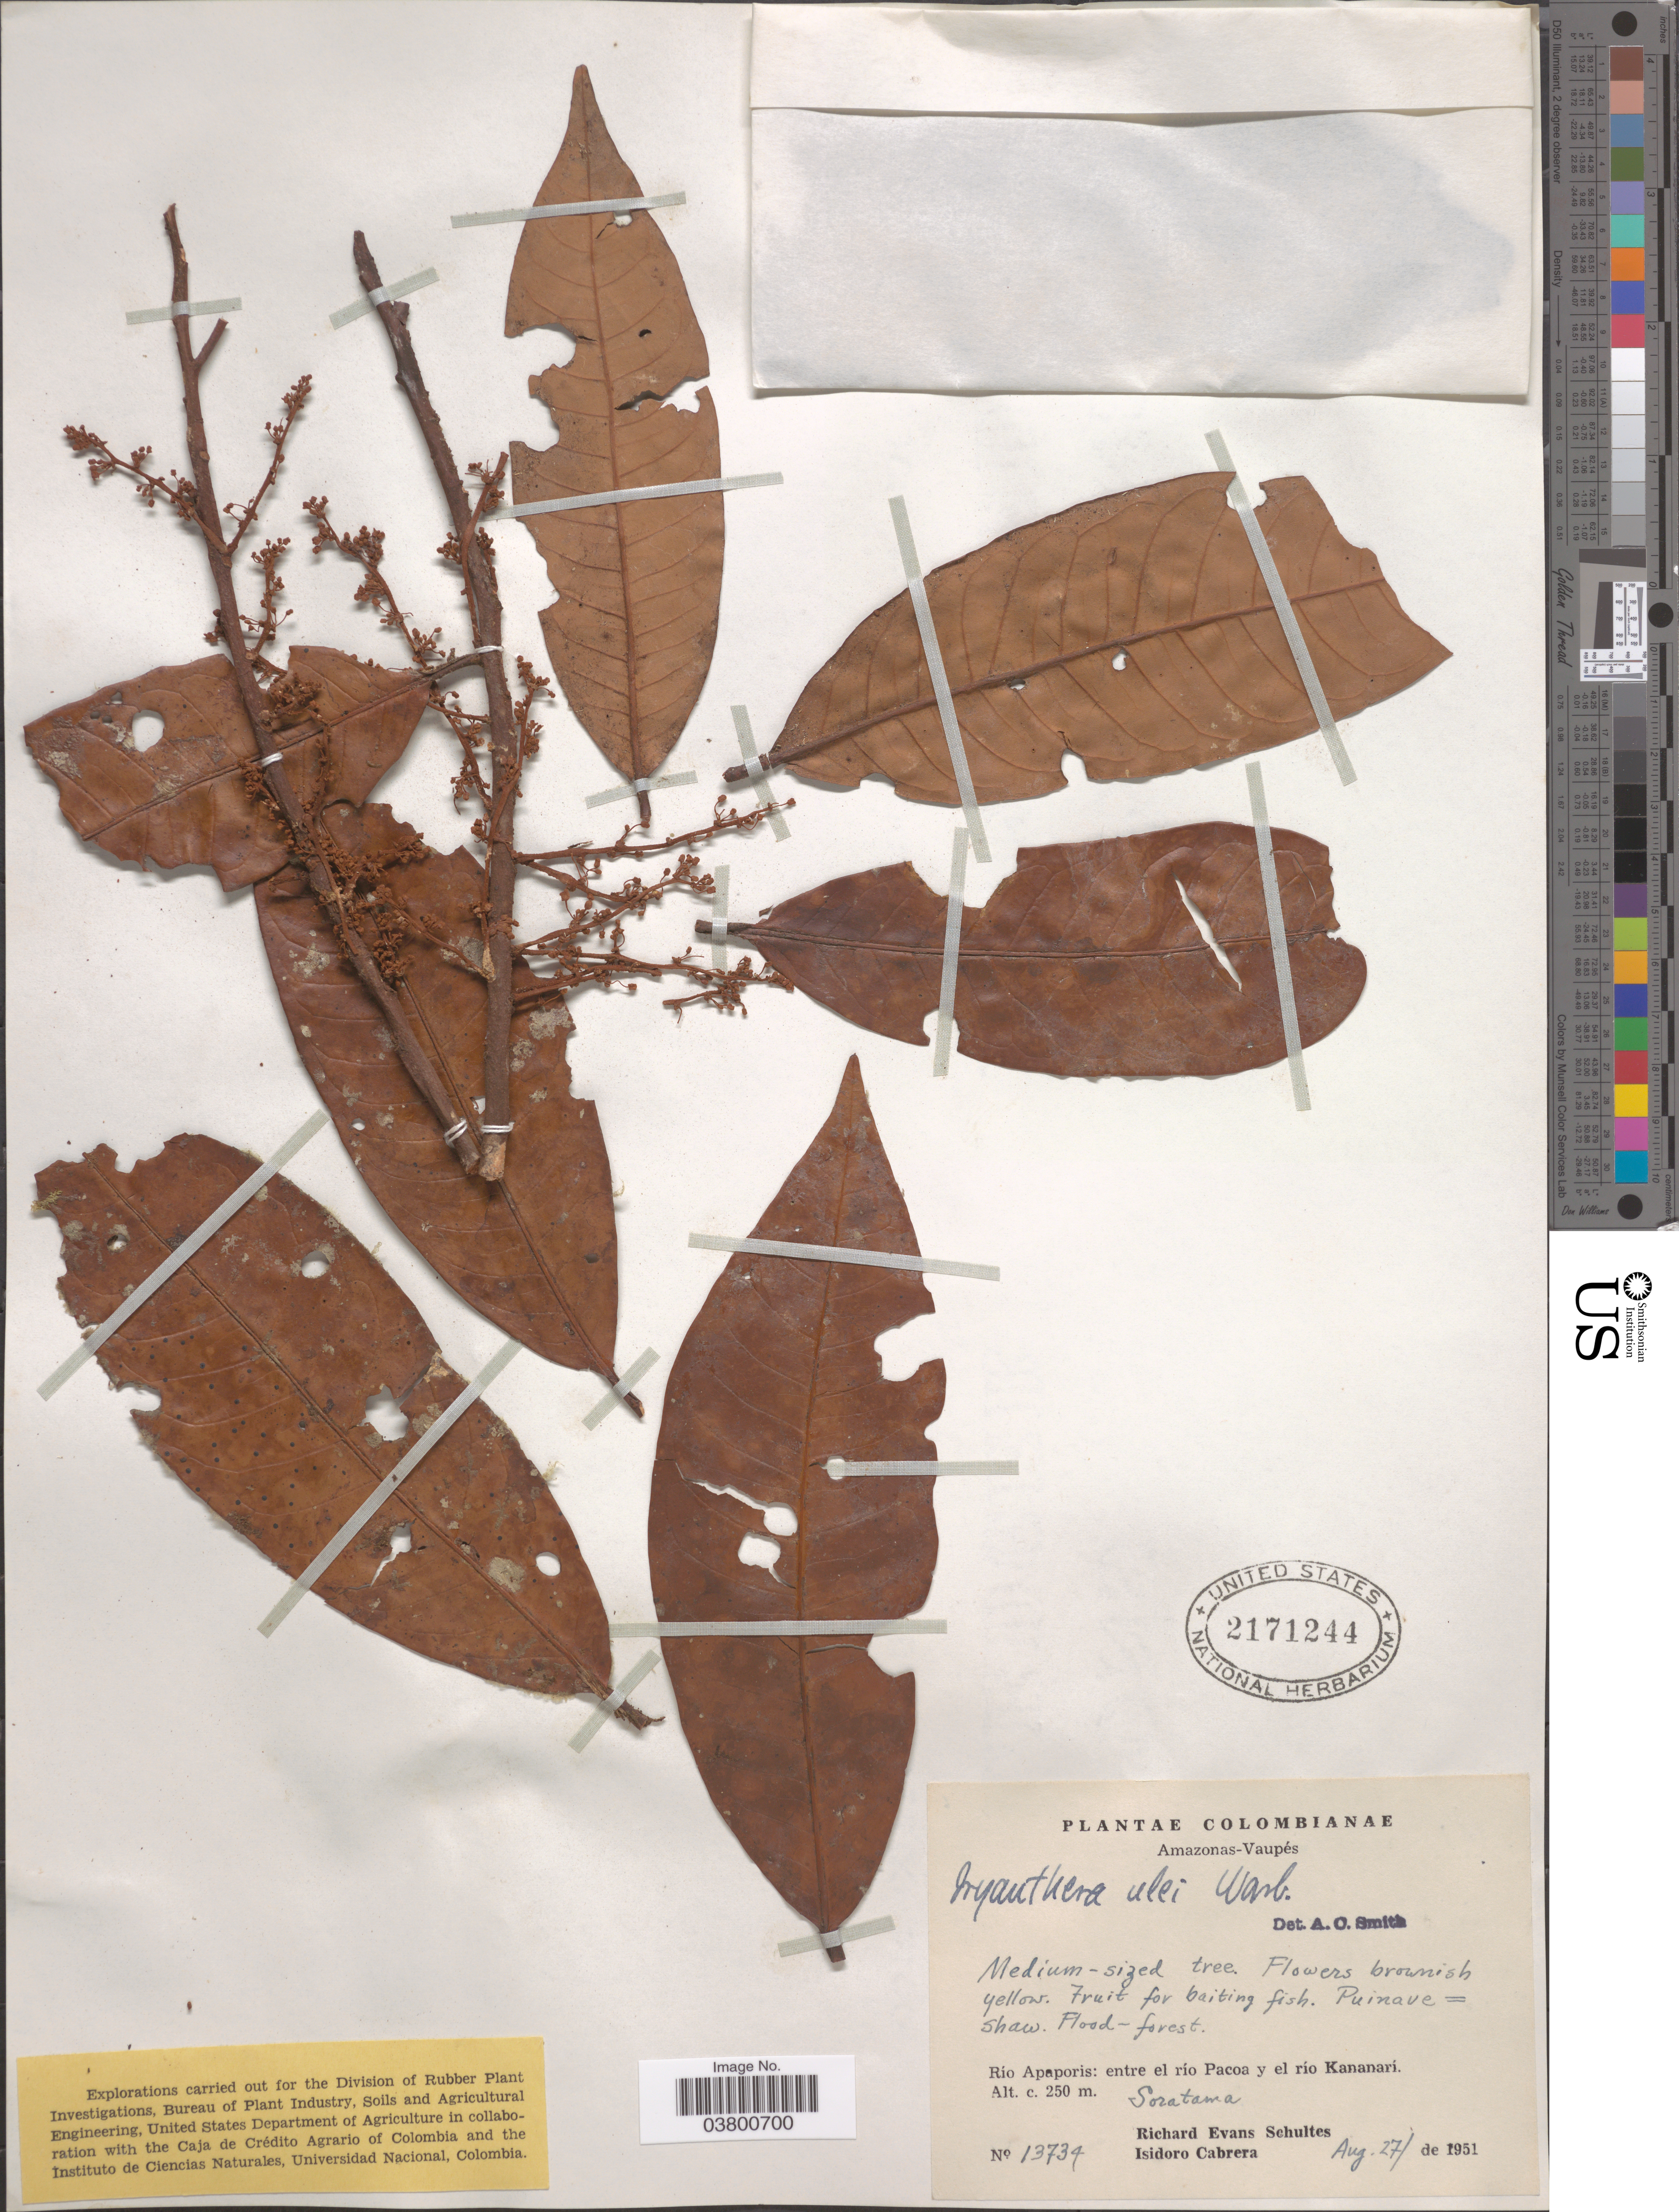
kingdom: Plantae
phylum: Tracheophyta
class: Magnoliopsida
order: Magnoliales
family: Myristicaceae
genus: Iryanthera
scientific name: Iryanthera ulei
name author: Warb.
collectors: R. E. Schultes & I. Cabrera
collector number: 13734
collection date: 1951-08-27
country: Colombia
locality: Amazonas-Vaupés: Río Apaporis: entre el Río Pacoa y el río Kananarí. Soratama.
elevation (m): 250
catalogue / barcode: US 2171244